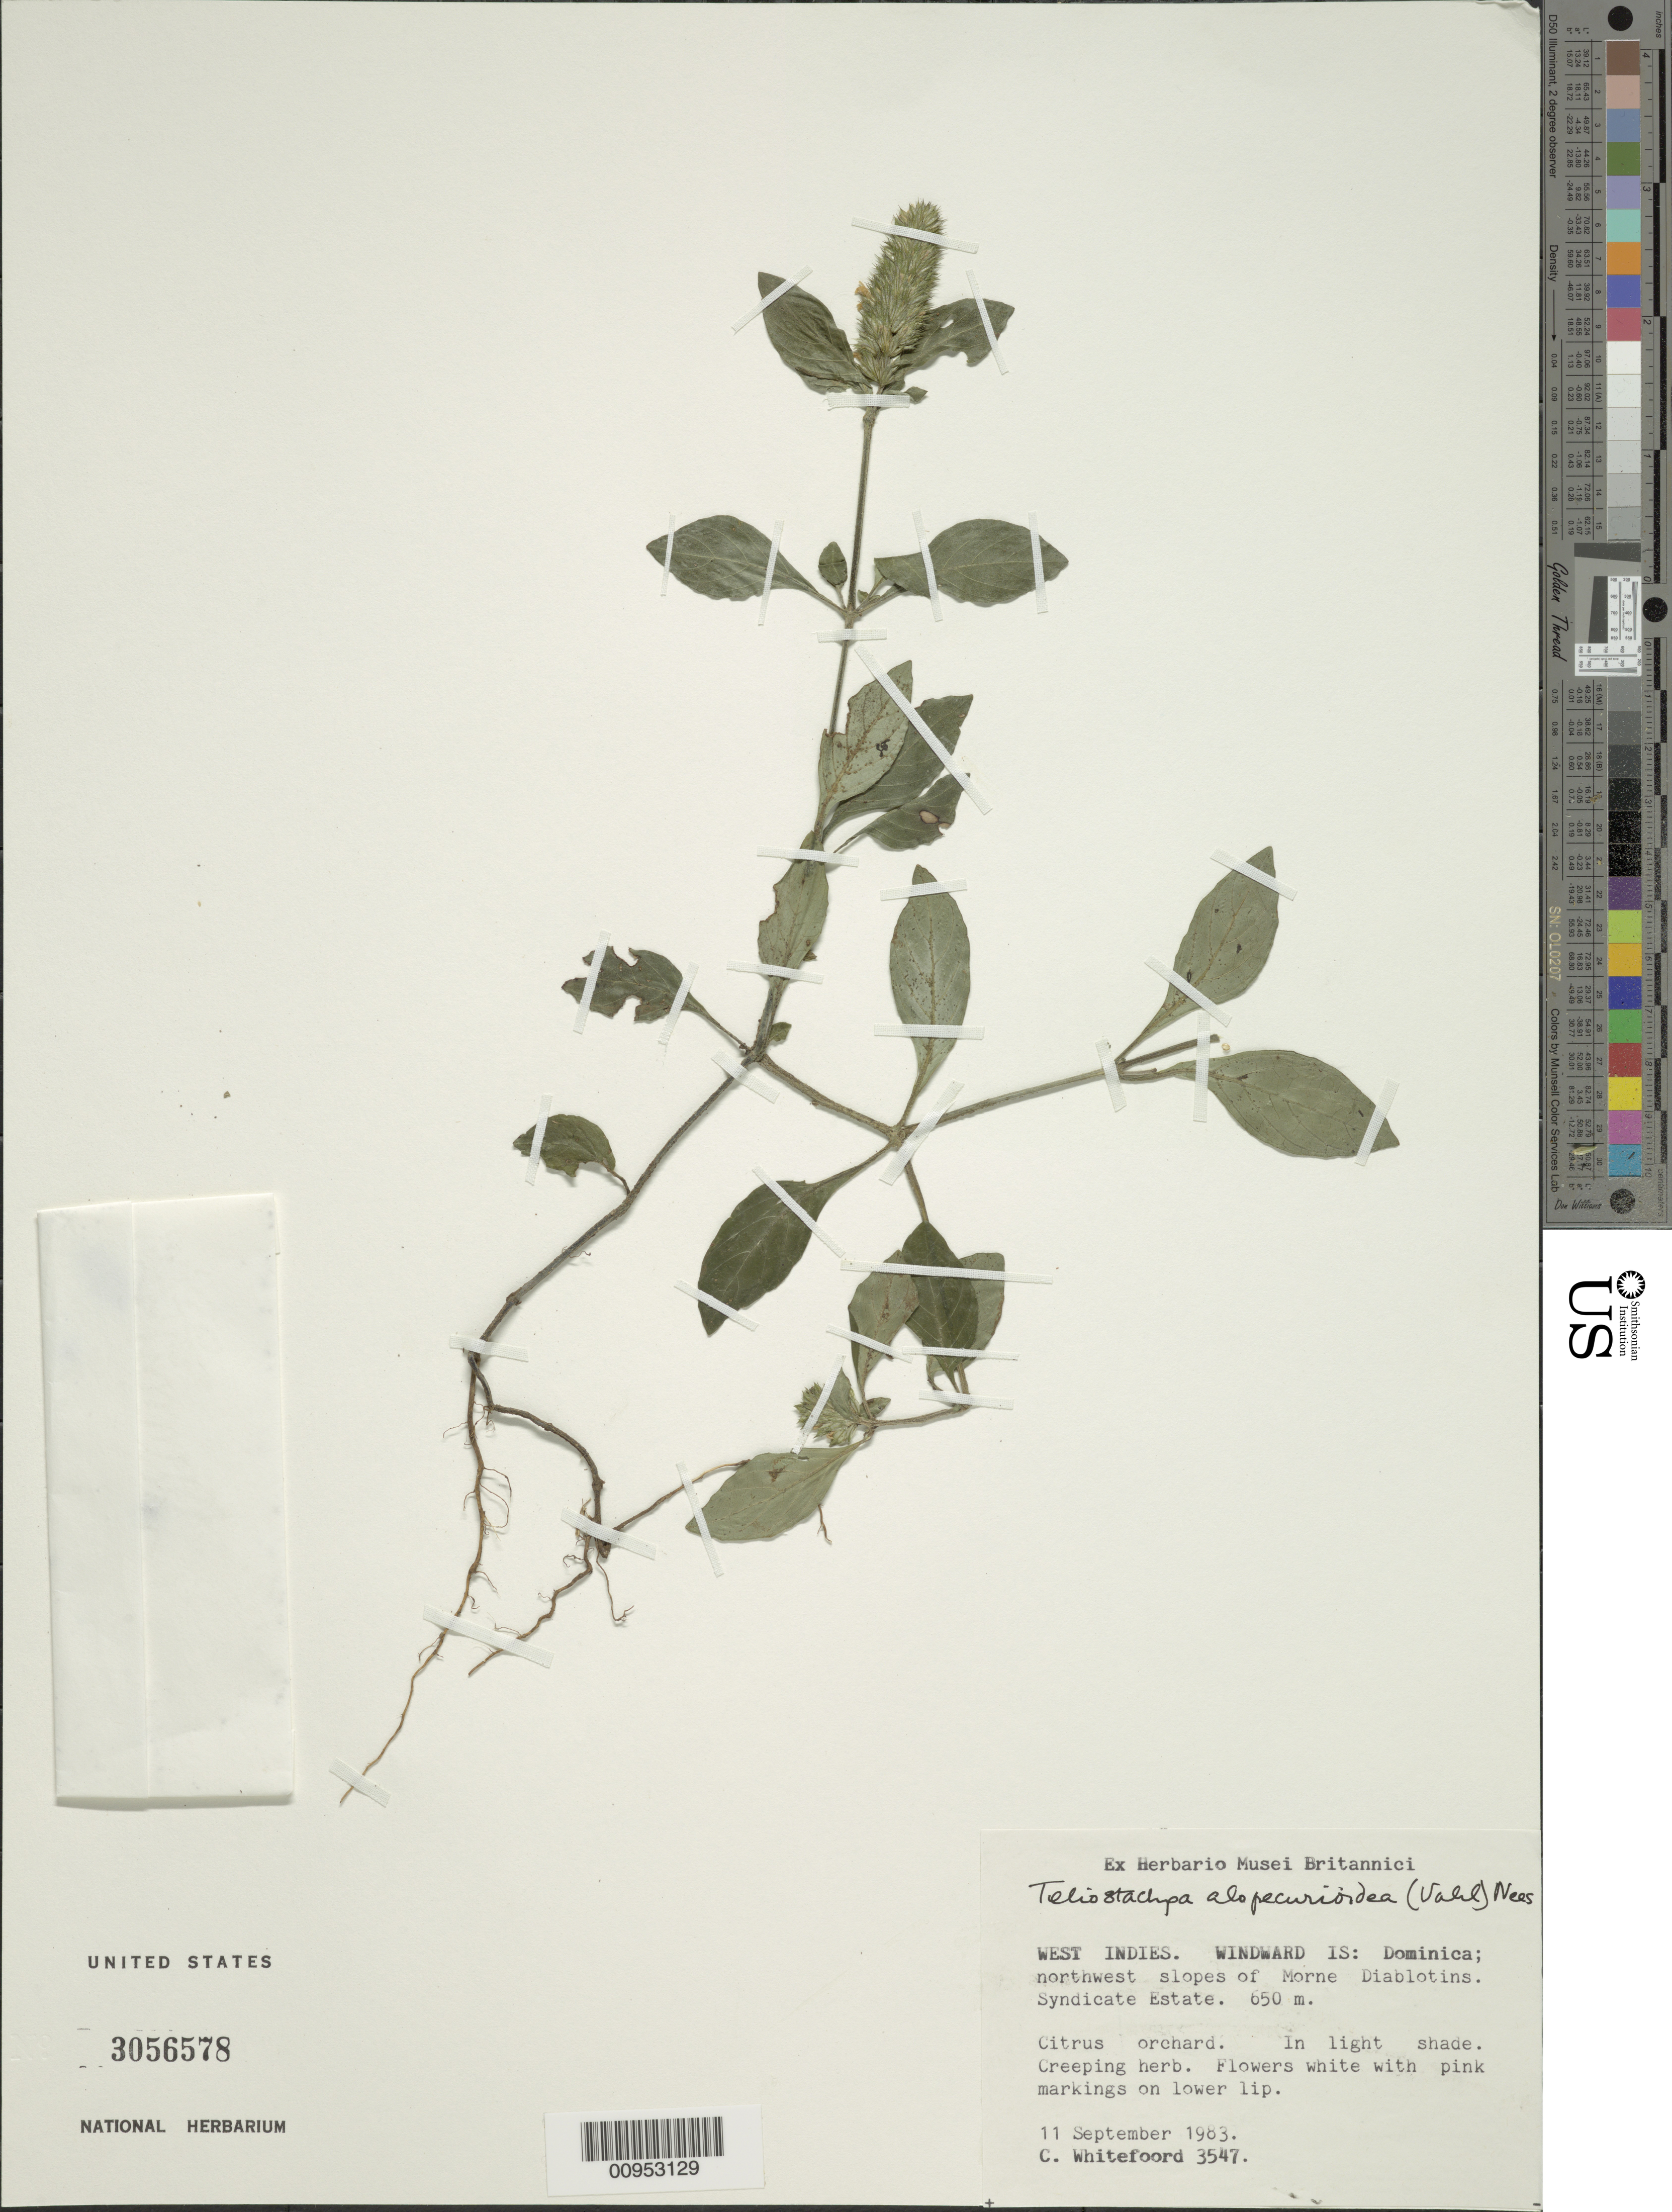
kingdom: Plantae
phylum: Tracheophyta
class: Magnoliopsida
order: Lamiales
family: Acanthaceae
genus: Teliostachya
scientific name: Teliostachya alopecuroidea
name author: (Vahl) Nees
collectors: C. Whitefoord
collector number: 3547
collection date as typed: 11 Sep 1983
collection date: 1983-09-11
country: Dominica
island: Dominica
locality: Syndicate Estate, Morne Diablotins, northwest slopes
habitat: Citrus orchard in light shade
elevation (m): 650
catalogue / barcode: US 3056578